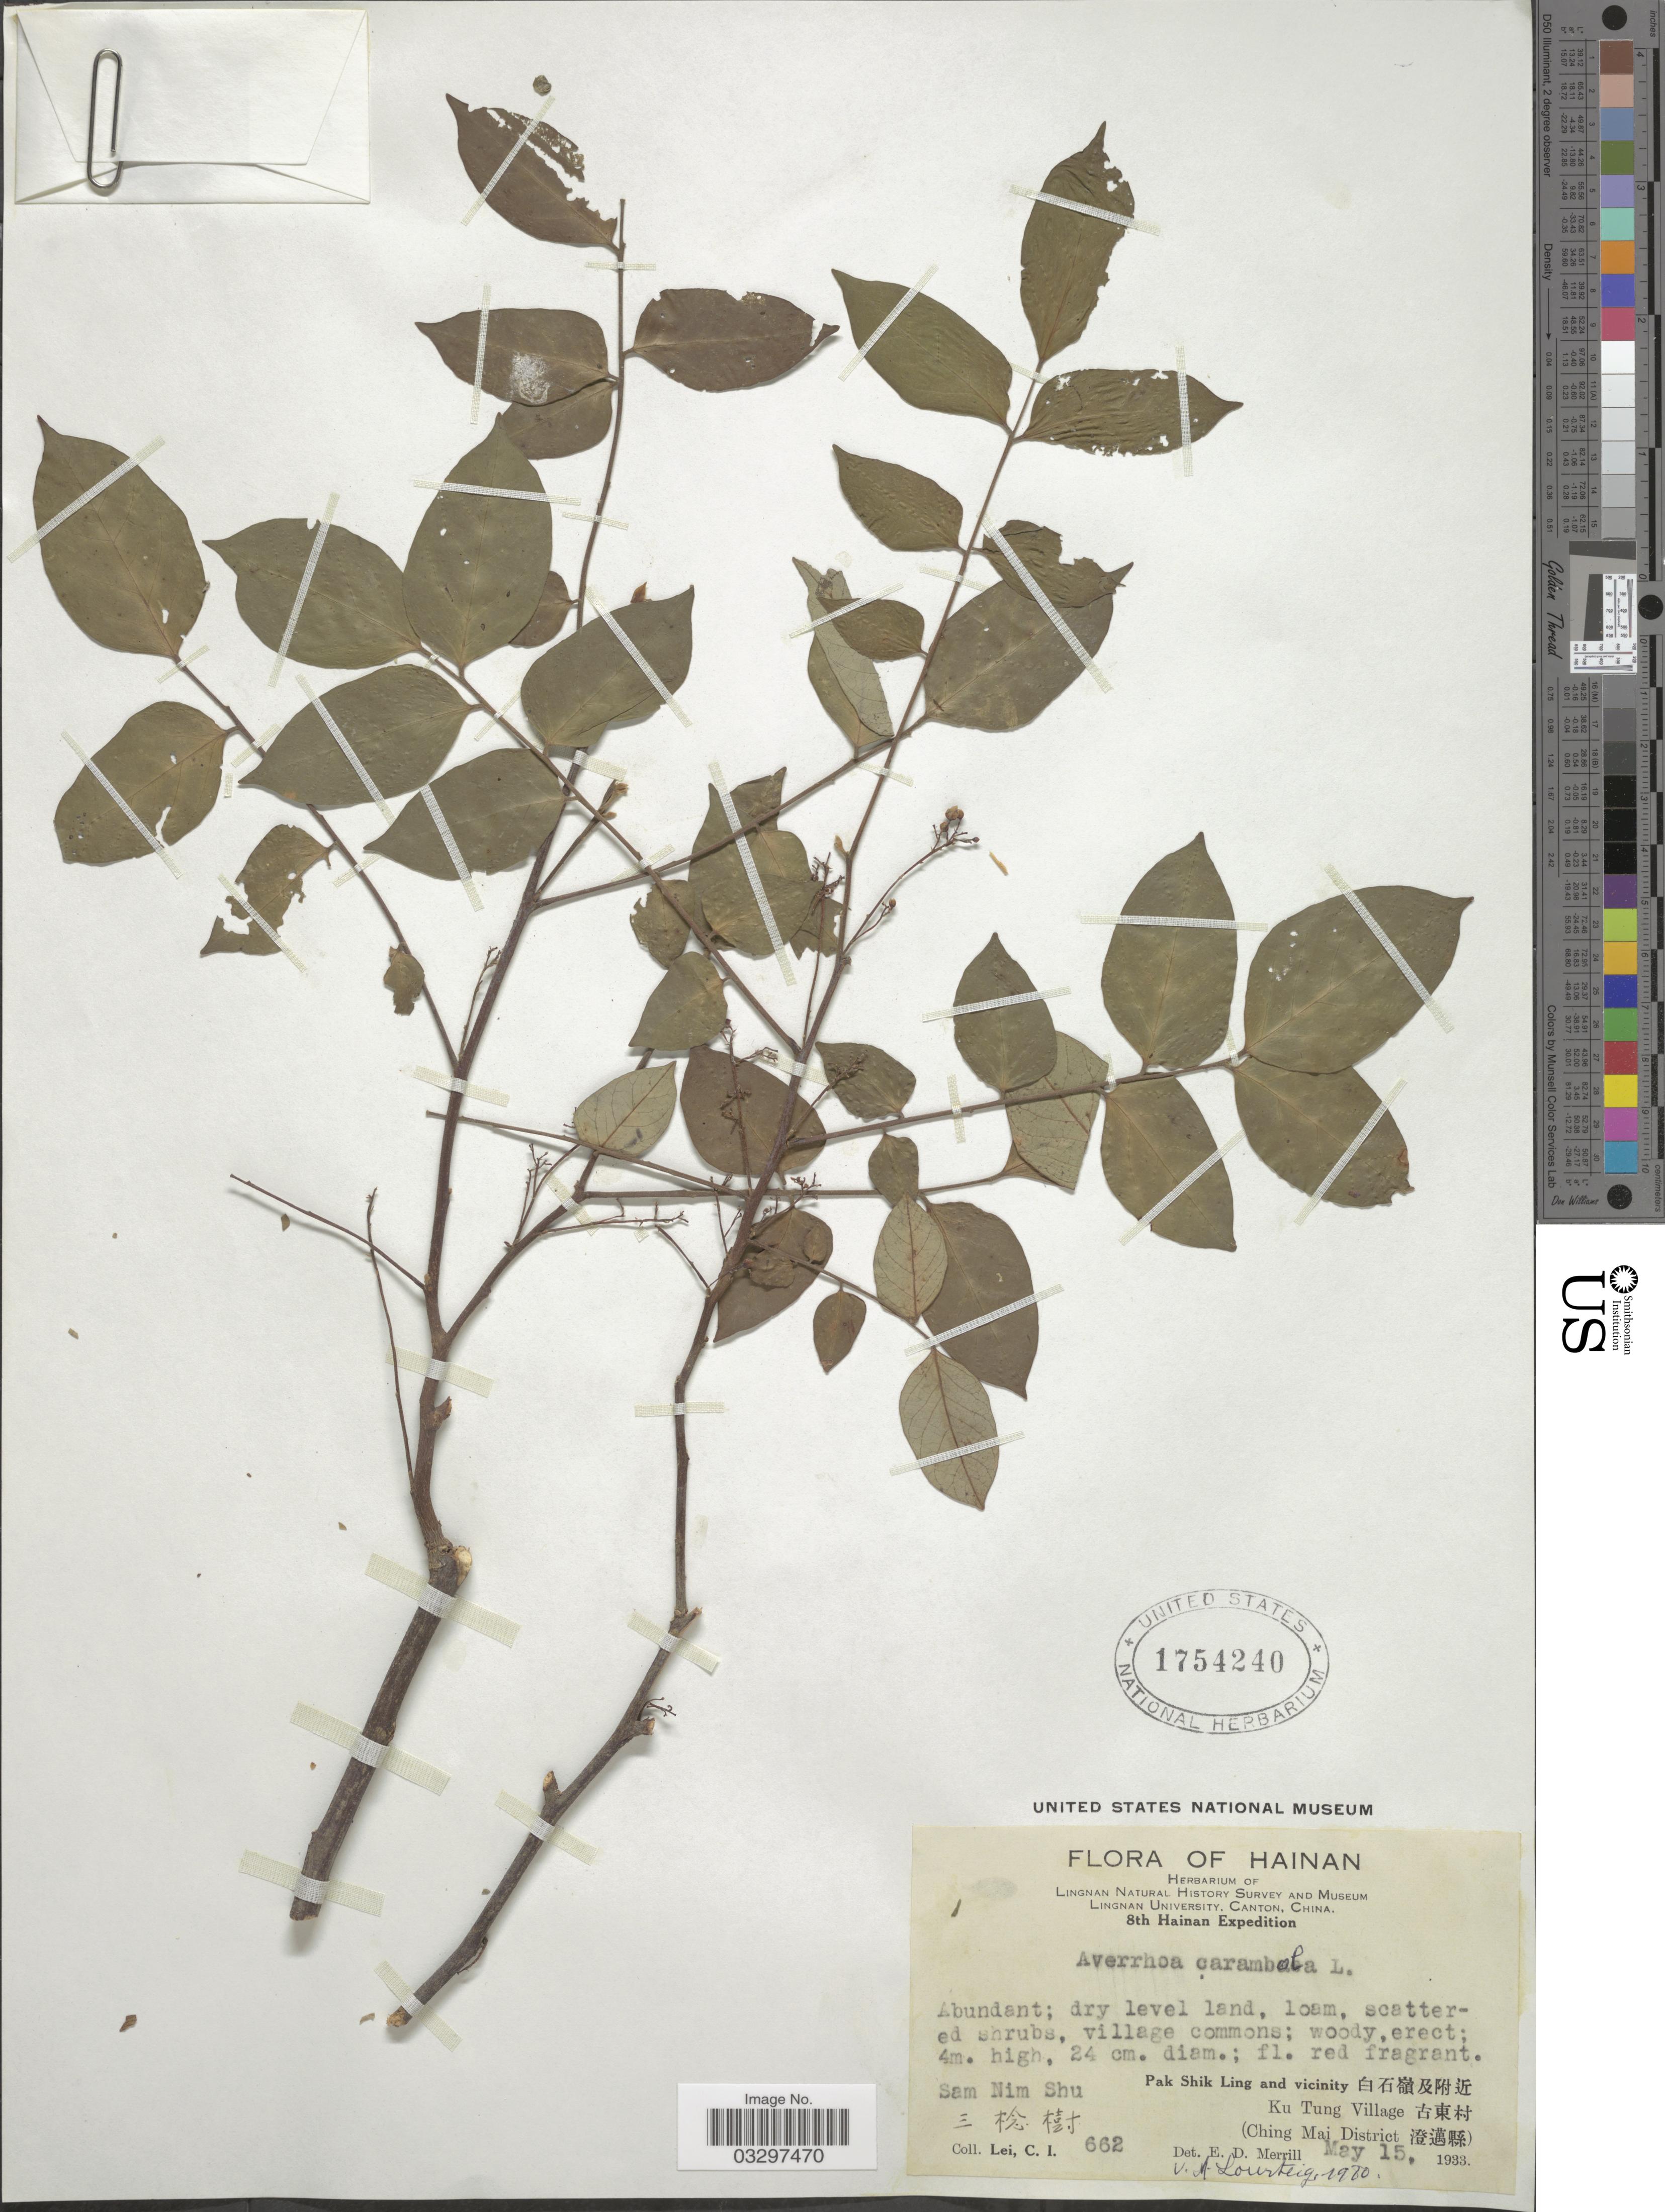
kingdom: Plantae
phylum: Tracheophyta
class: Magnoliopsida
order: Oxalidales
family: Oxalidaceae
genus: Averrhoa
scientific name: Averrhoa carambola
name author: L.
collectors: C. I. Lei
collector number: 662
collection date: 1933-05-15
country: China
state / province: Hainan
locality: Pak Shik Ling and vicinity X, Ku Tung Village X. (Ching Mai District X).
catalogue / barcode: US 1754240